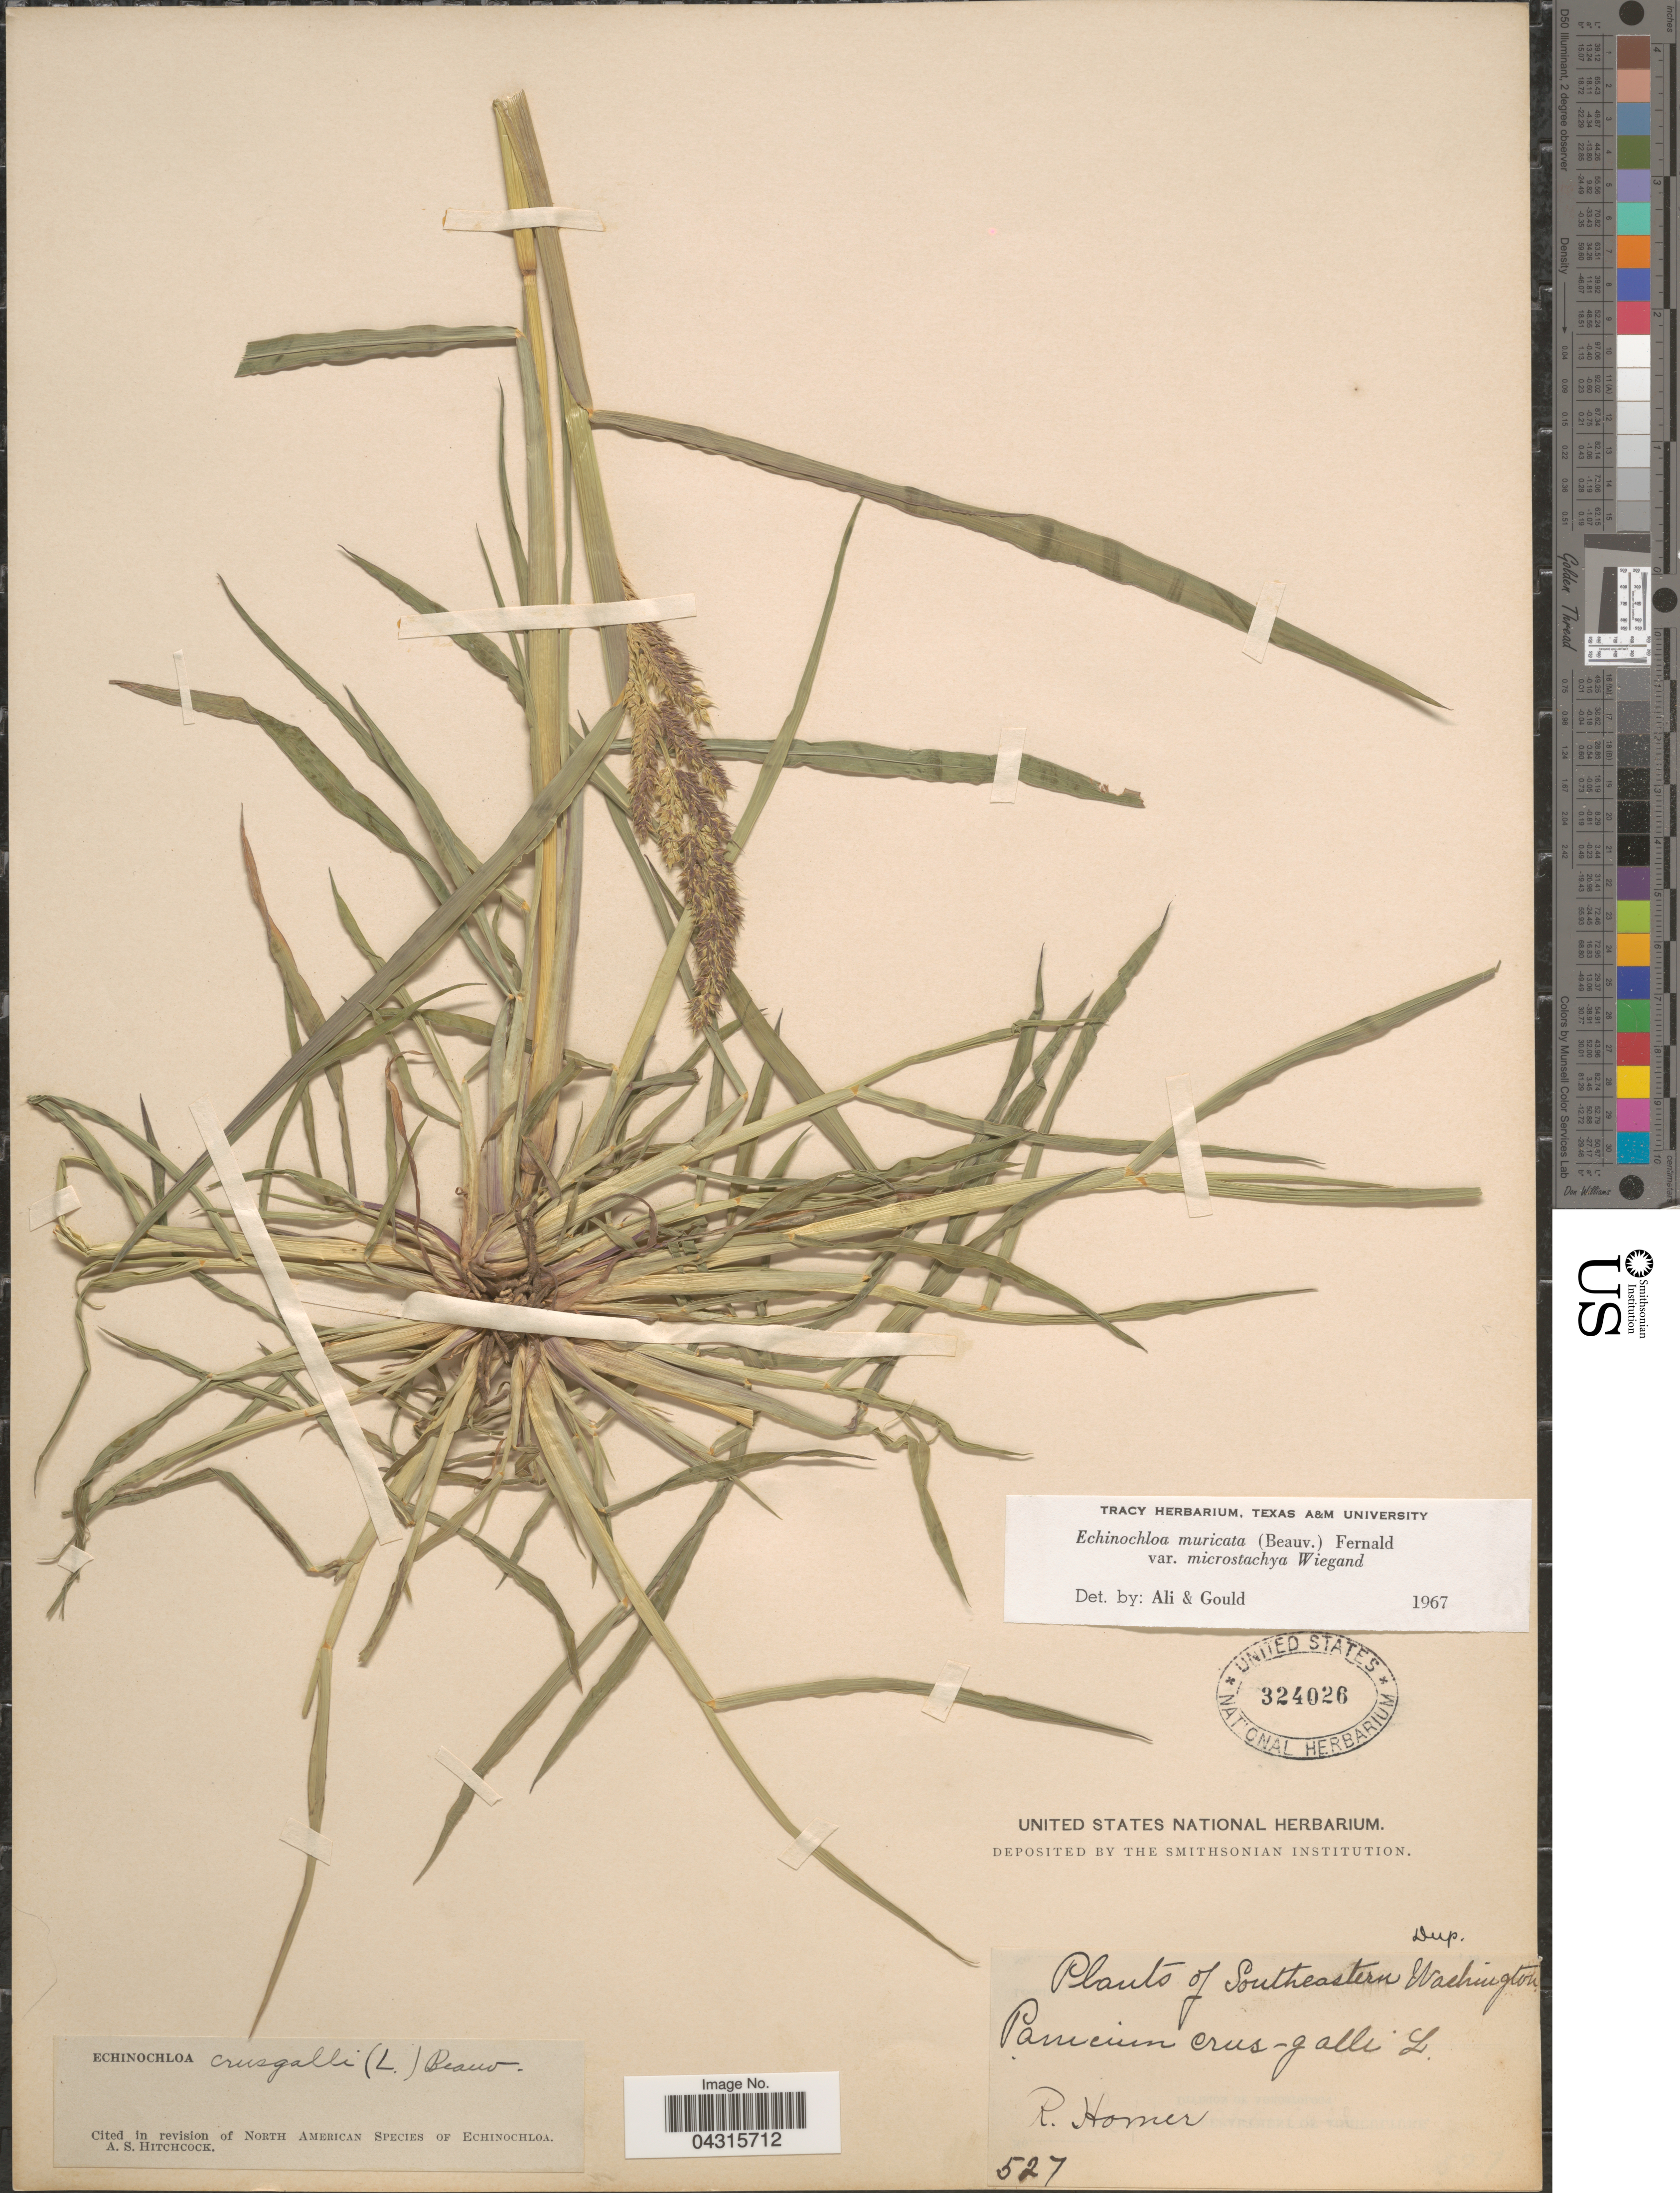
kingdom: Plantae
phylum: Tracheophyta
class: Liliopsida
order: Poales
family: Poaceae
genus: Echinochloa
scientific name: Echinochloa muricata var. microstachya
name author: Wiegand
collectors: R. Horner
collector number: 527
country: United States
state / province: Washington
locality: Southeastern Washington.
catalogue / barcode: US 324026